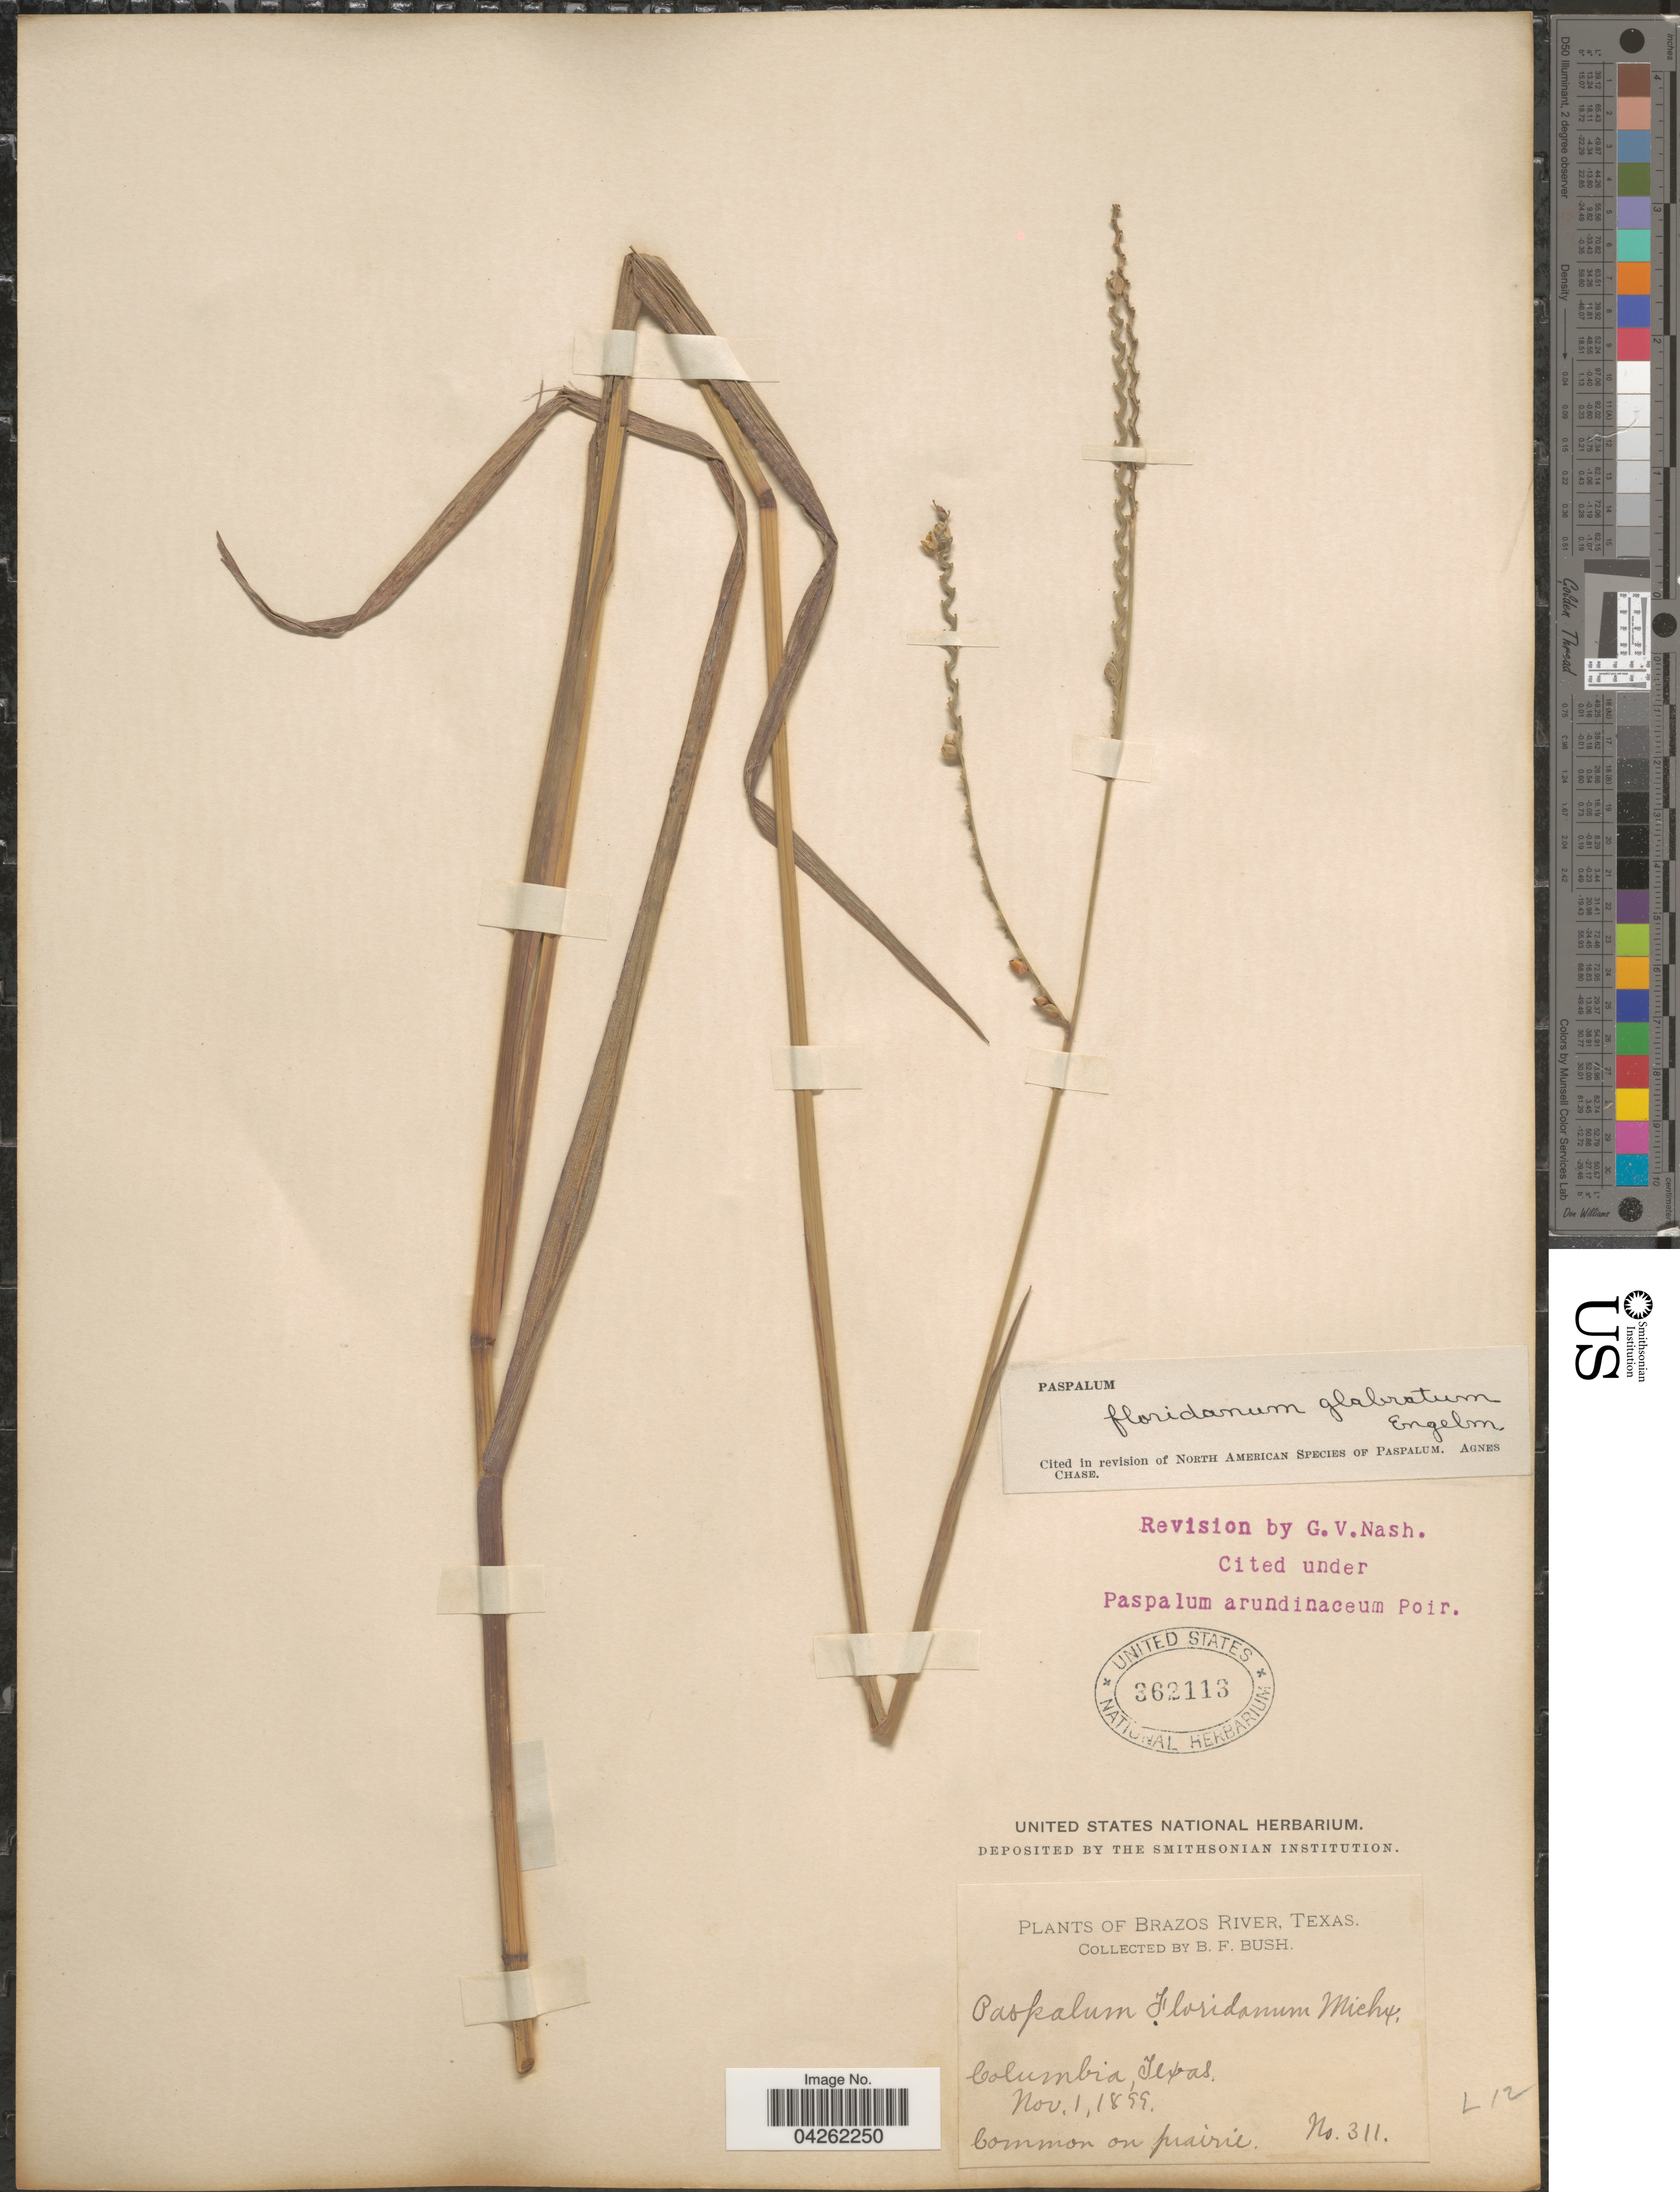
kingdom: Plantae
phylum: Tracheophyta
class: Liliopsida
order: Poales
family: Poaceae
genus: Paspalum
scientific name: Paspalum floridanum var. glabratum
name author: Engelm. ex Vasey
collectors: B. F. Bush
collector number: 311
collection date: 1899-11-01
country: United States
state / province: Texas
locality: Brazos River. Columbia.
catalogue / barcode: US 362113